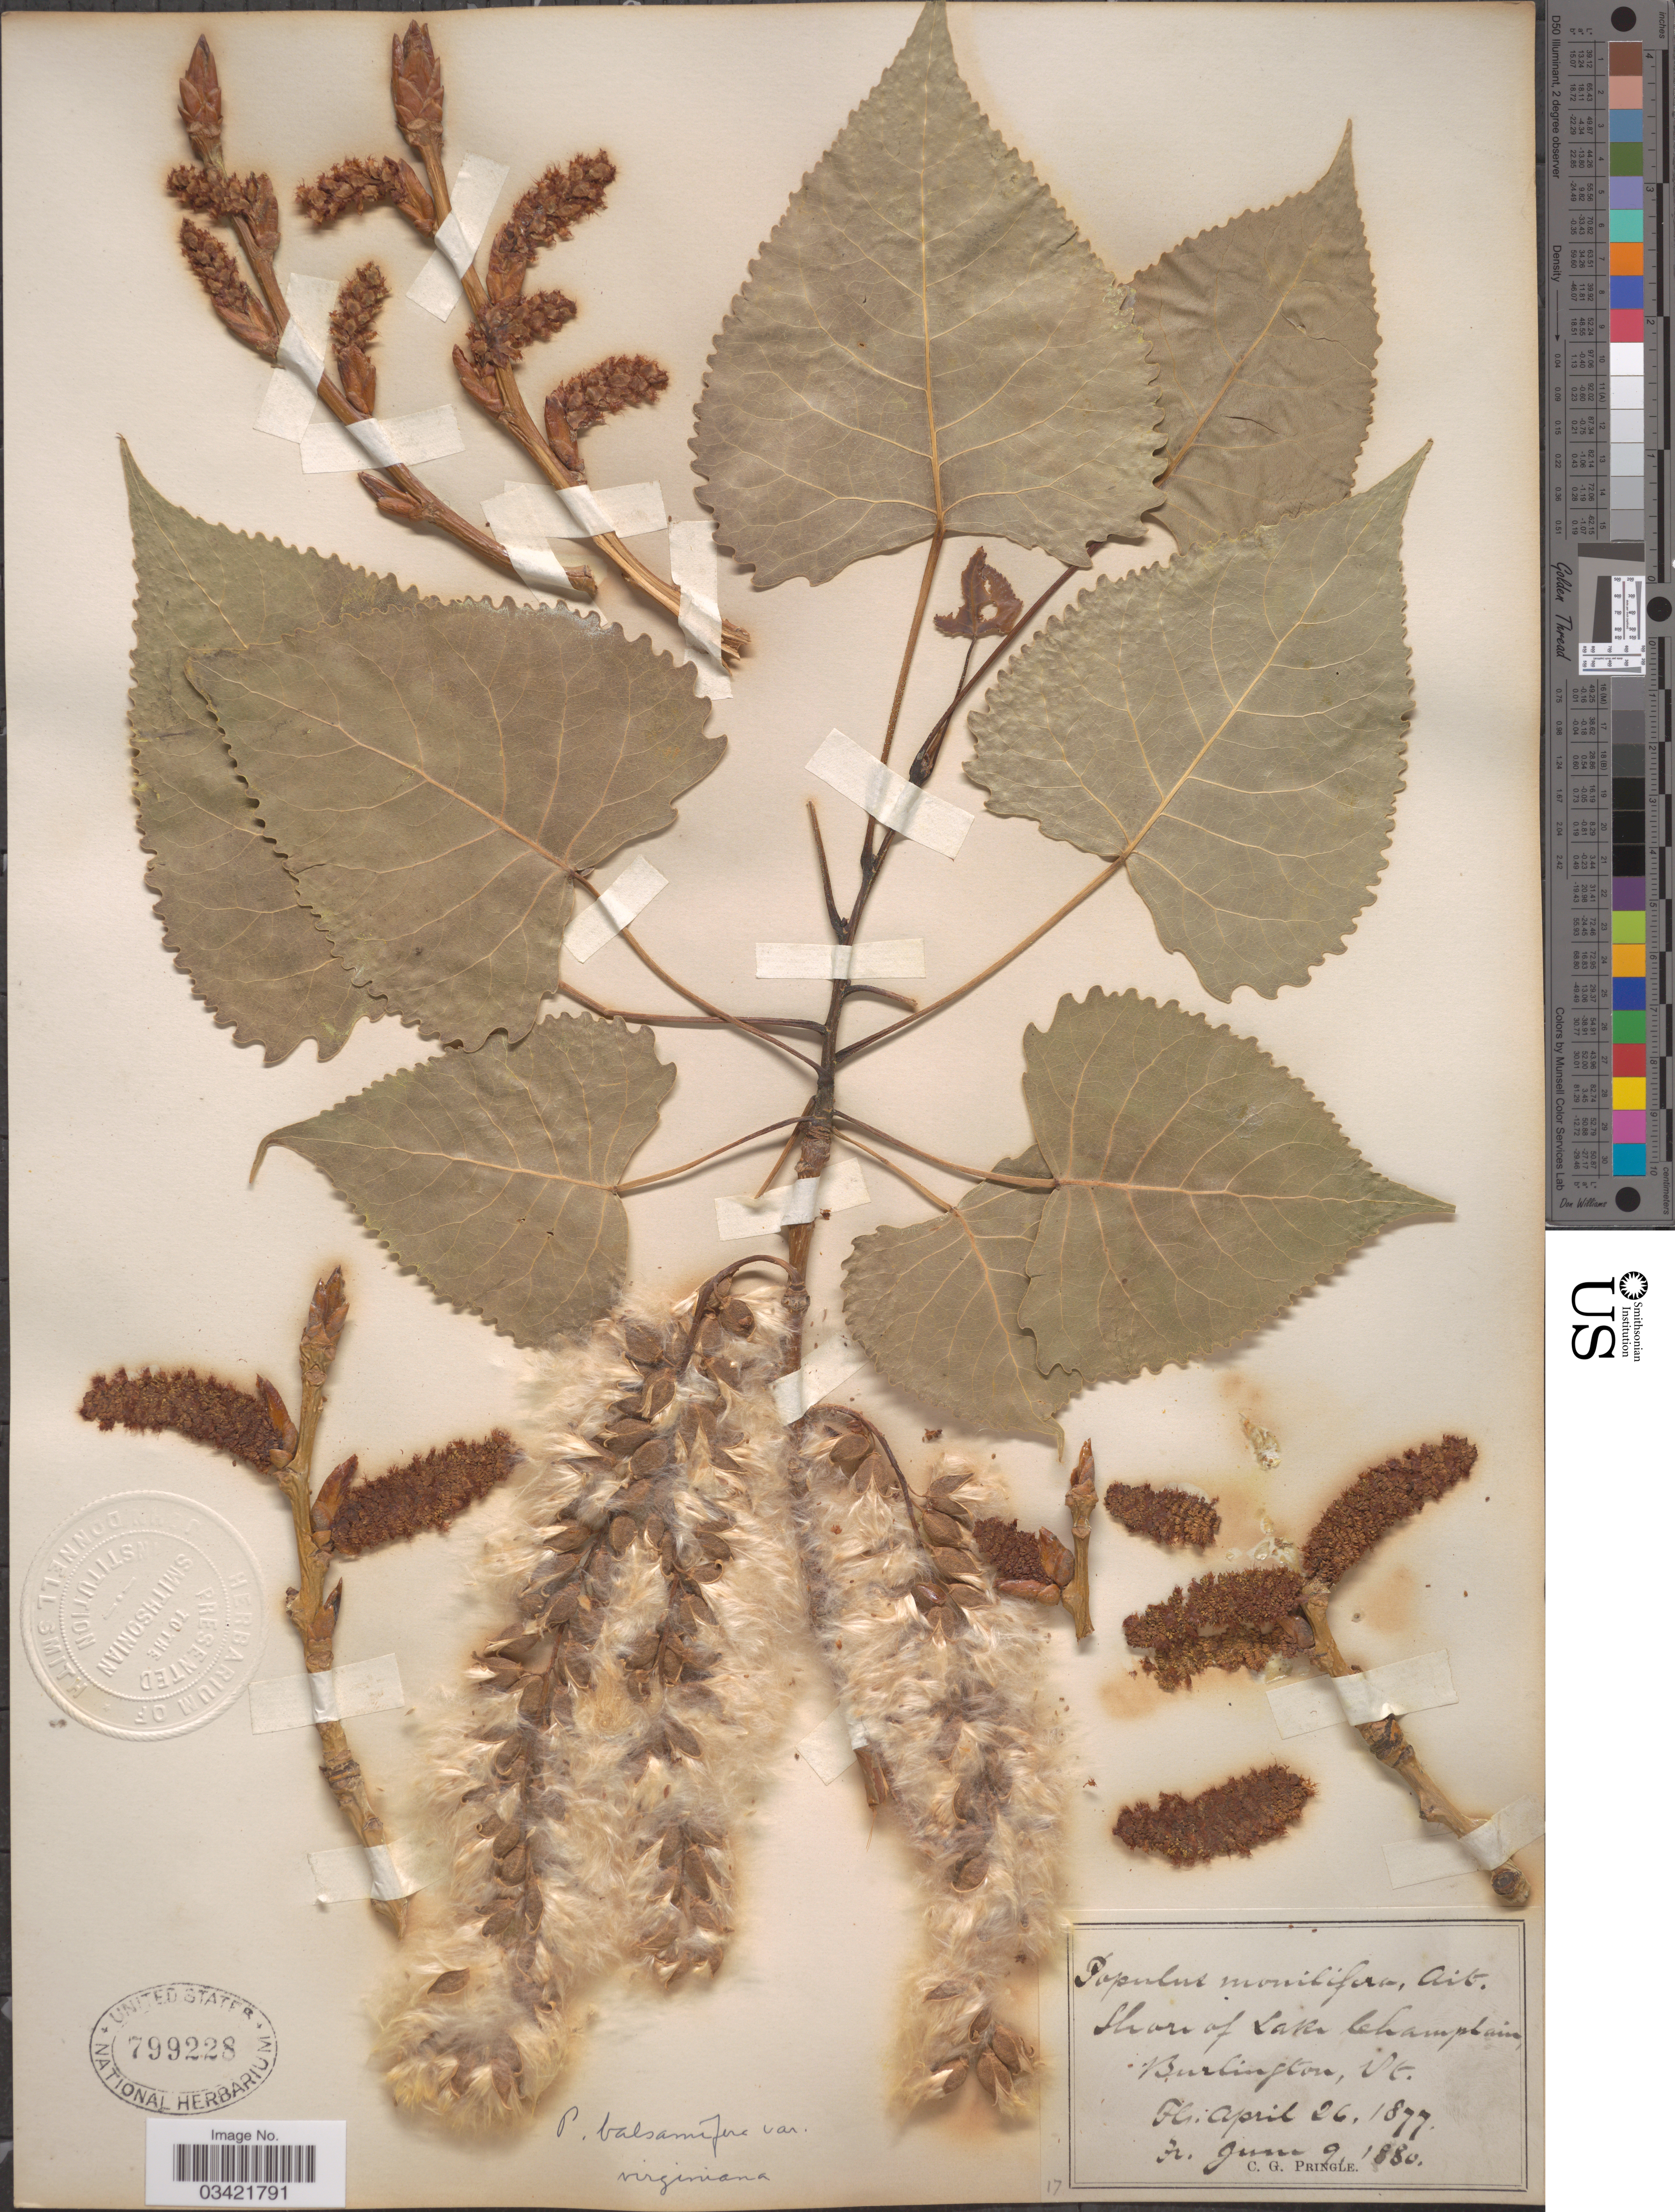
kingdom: Plantae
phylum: Tracheophyta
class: Magnoliopsida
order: Malpighiales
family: Salicaceae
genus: Populus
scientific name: Populus deltoides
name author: W. Bartram ex Marshall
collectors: C. G. Pringle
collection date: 1877-04-26/1880-06-09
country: United States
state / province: Vermont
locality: Shore of Lake Champlain, Burlington.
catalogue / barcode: US 799228